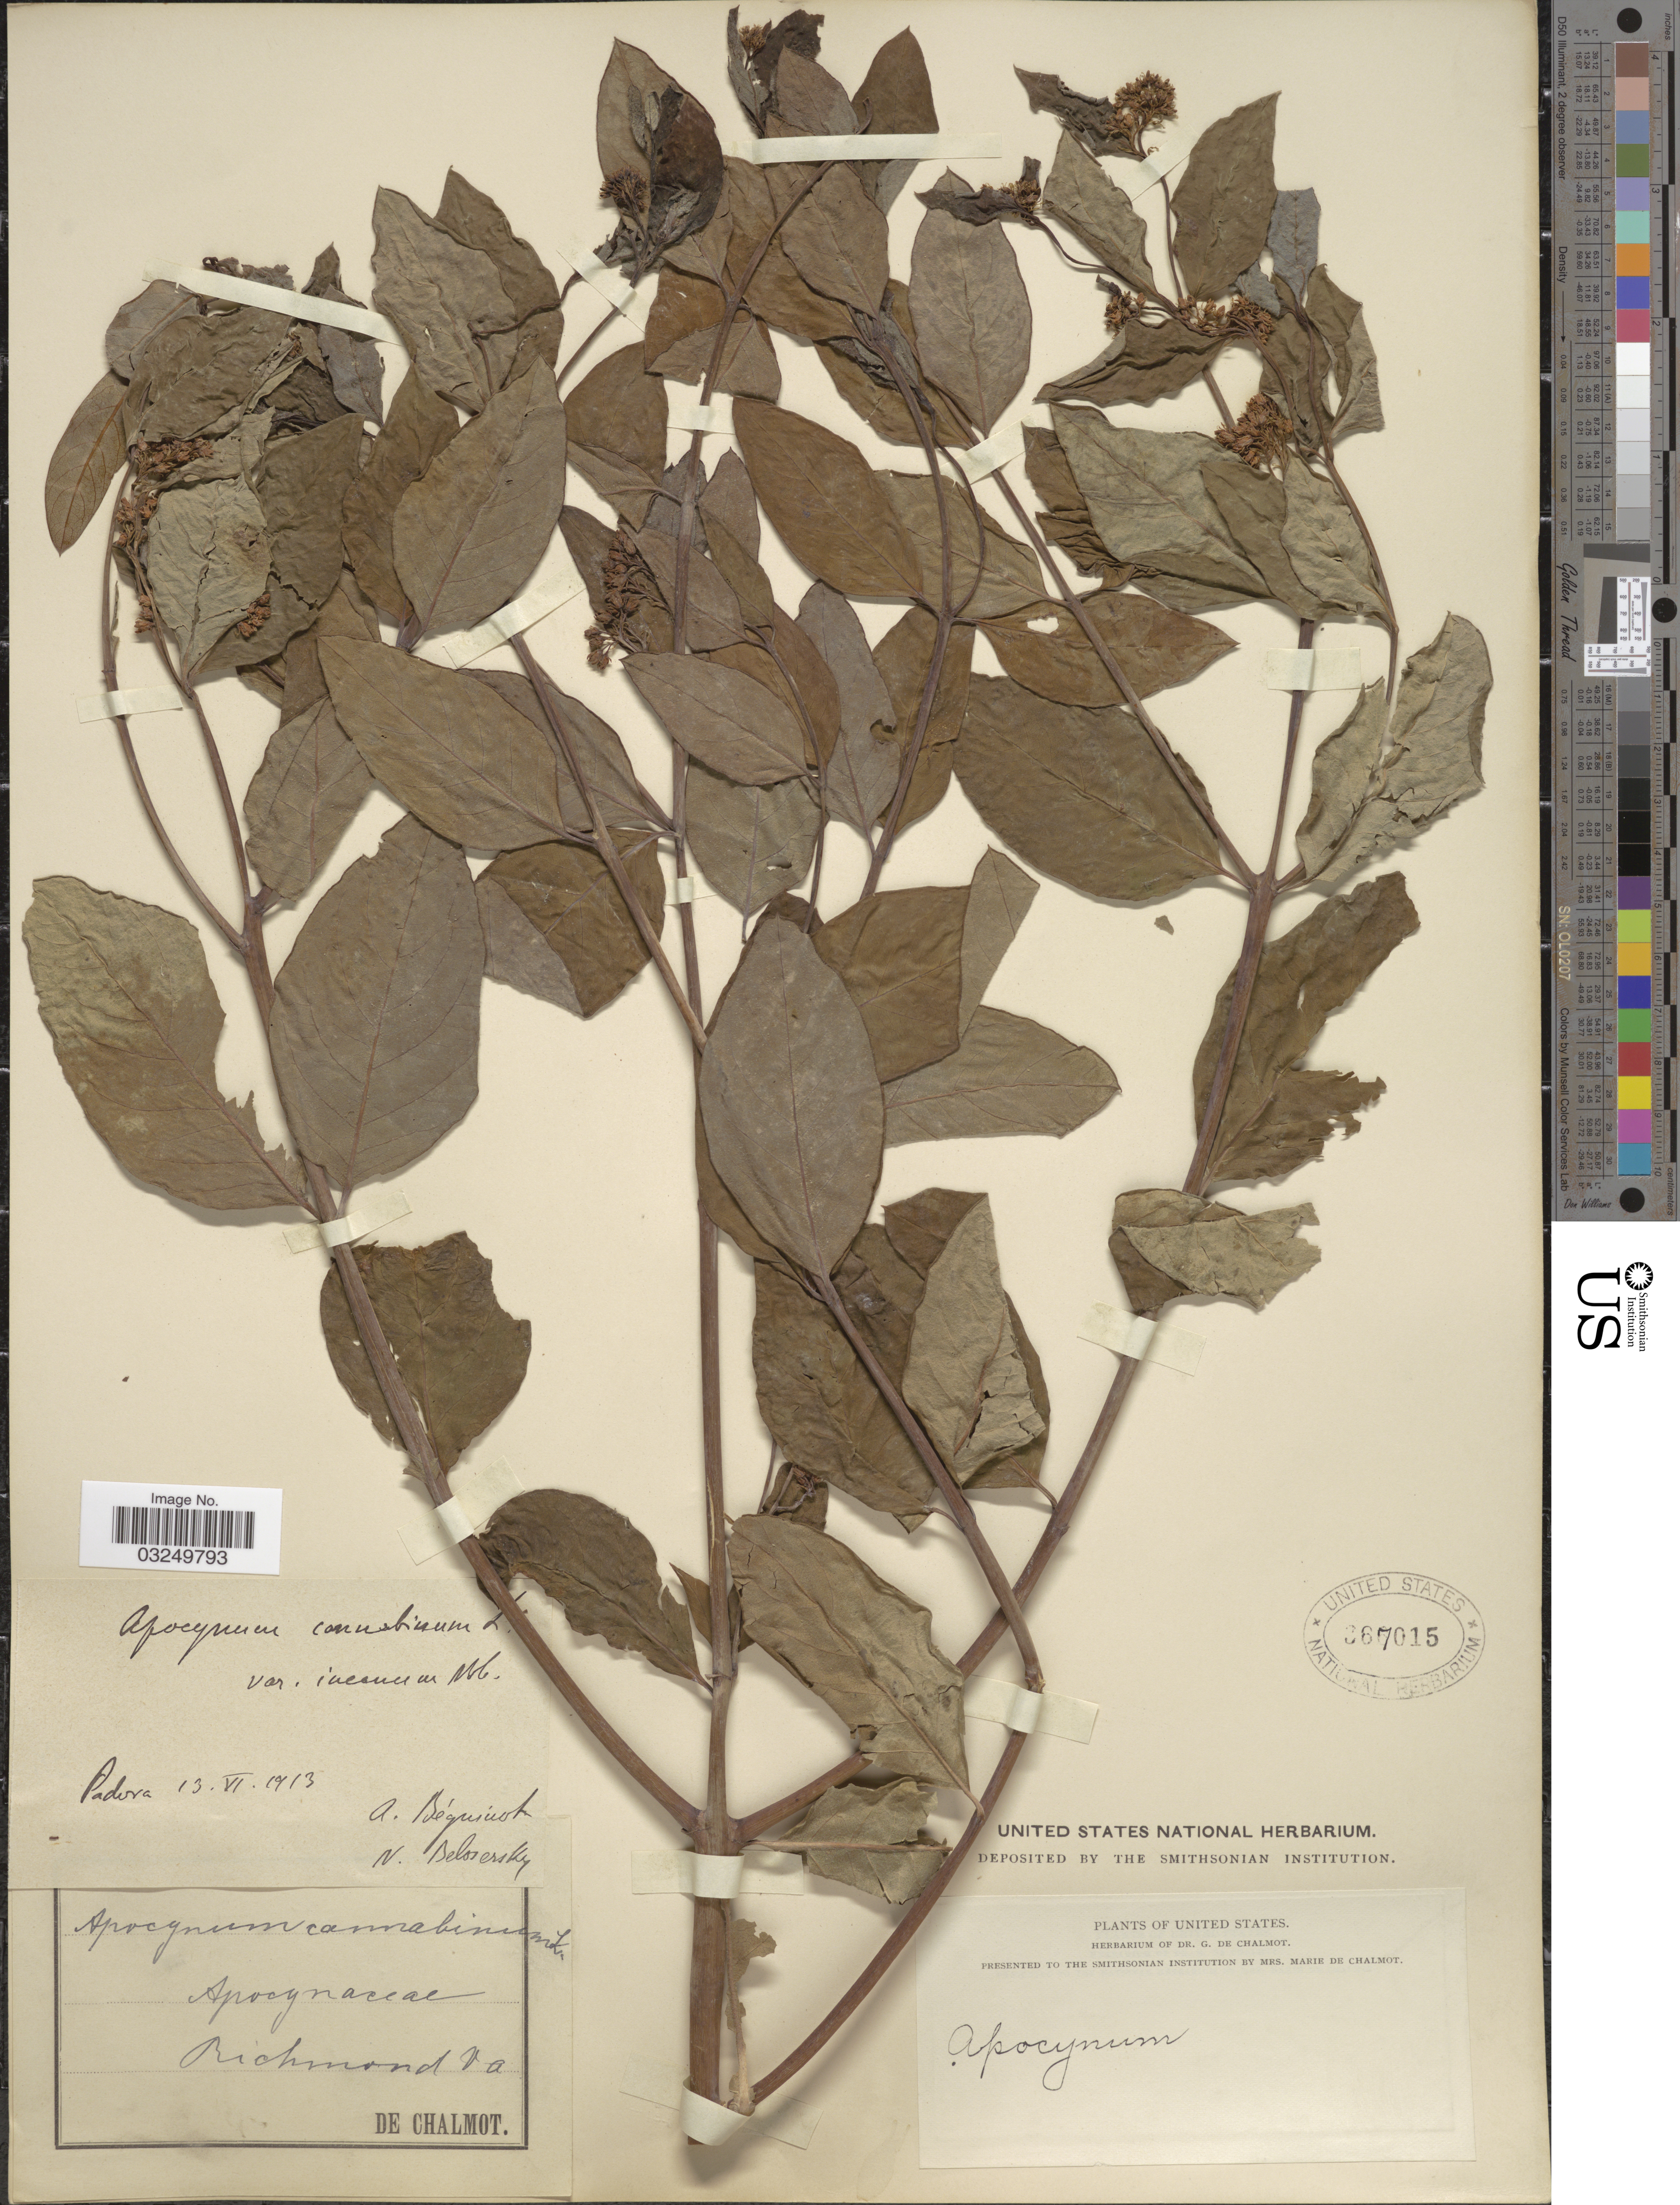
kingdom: Plantae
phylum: Tracheophyta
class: Magnoliopsida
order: Gentianales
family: Apocynaceae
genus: Apocynum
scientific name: Apocynum cannabinum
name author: L.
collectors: G. de Chalmot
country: United States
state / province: Virginia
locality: Richmond.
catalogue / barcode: US 367015